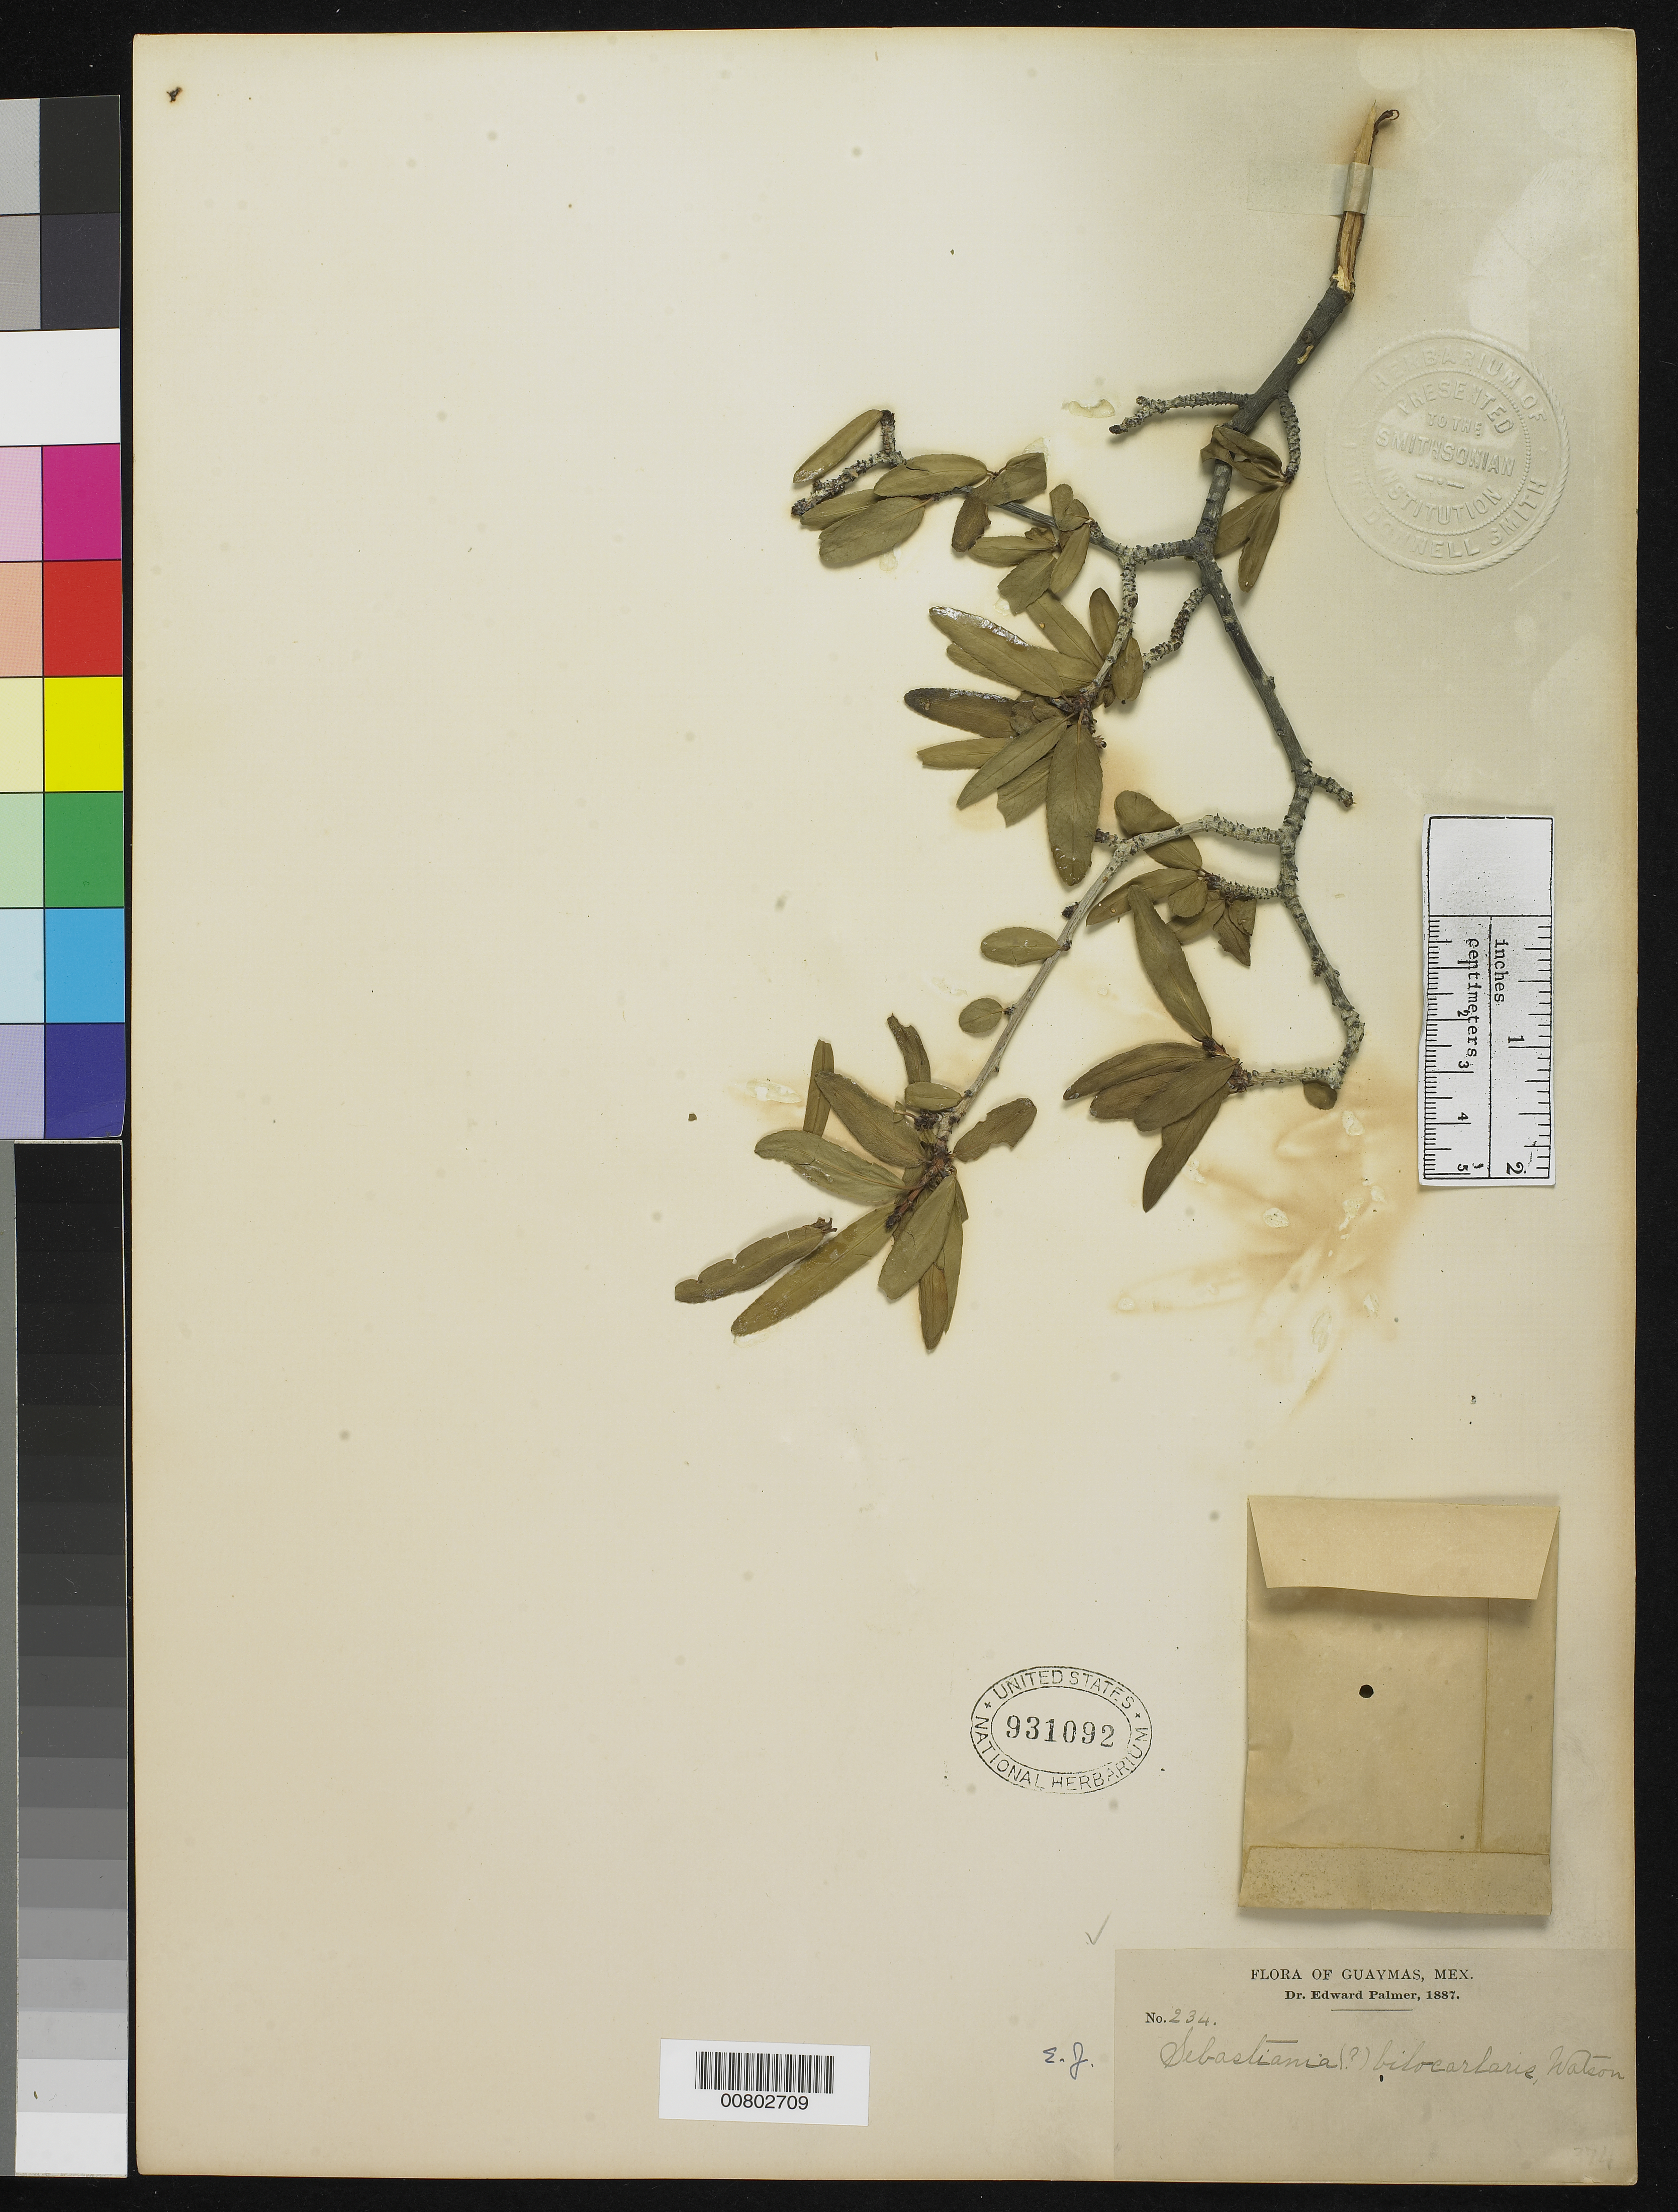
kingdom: Plantae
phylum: Tracheophyta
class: Magnoliopsida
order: Malpighiales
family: Euphorbiaceae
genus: Sebastiania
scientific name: Sebastiania bilocularis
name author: S. Watson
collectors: E. Palmer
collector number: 234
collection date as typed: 1887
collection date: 1887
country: Mexico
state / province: Sonora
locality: Guaymas, Sonora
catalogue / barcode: US 931092